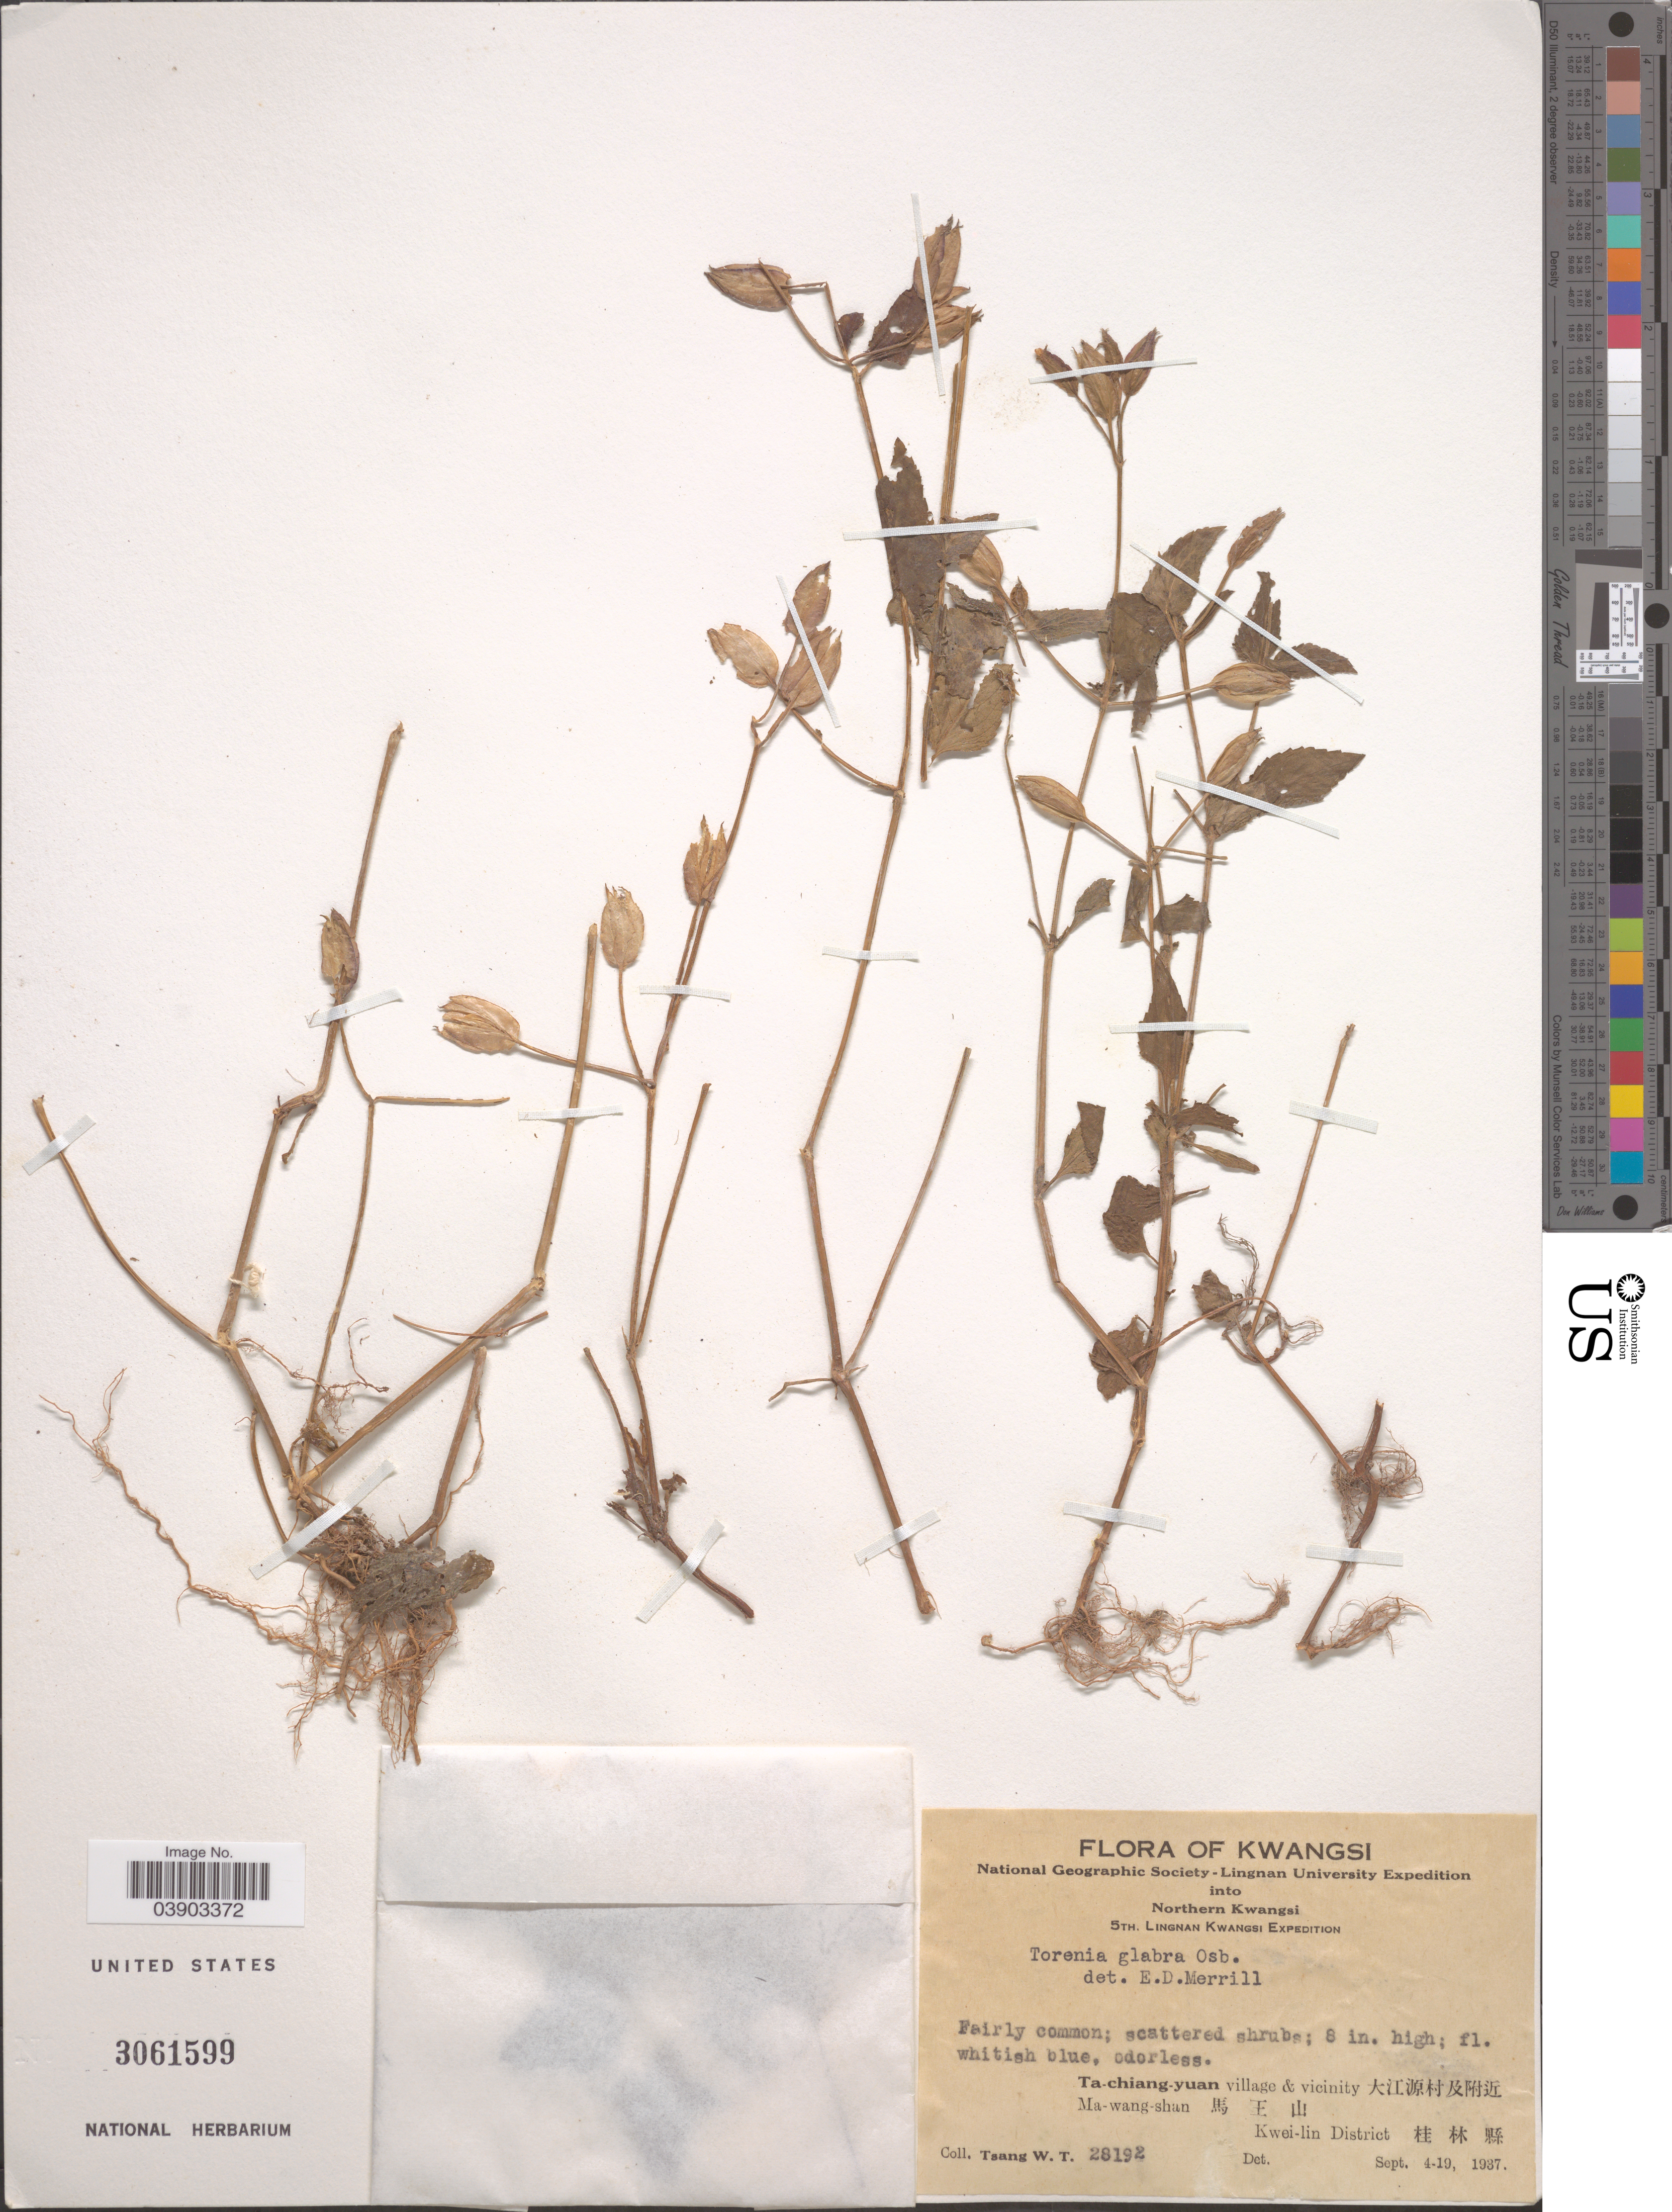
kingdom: Plantae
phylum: Tracheophyta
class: Magnoliopsida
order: Lamiales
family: Linderniaceae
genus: Torenia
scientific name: Torenia glabra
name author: Osbeck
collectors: W. T. Tsang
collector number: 28192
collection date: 1937-09-04/1937-09-19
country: China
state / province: Guangxi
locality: Kwangsi. Northern Kwangsi. Ta-chiang-yuan village & vicinity X. Ma-wang-shan X. Kwei-lin District X.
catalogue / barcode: US 3061599